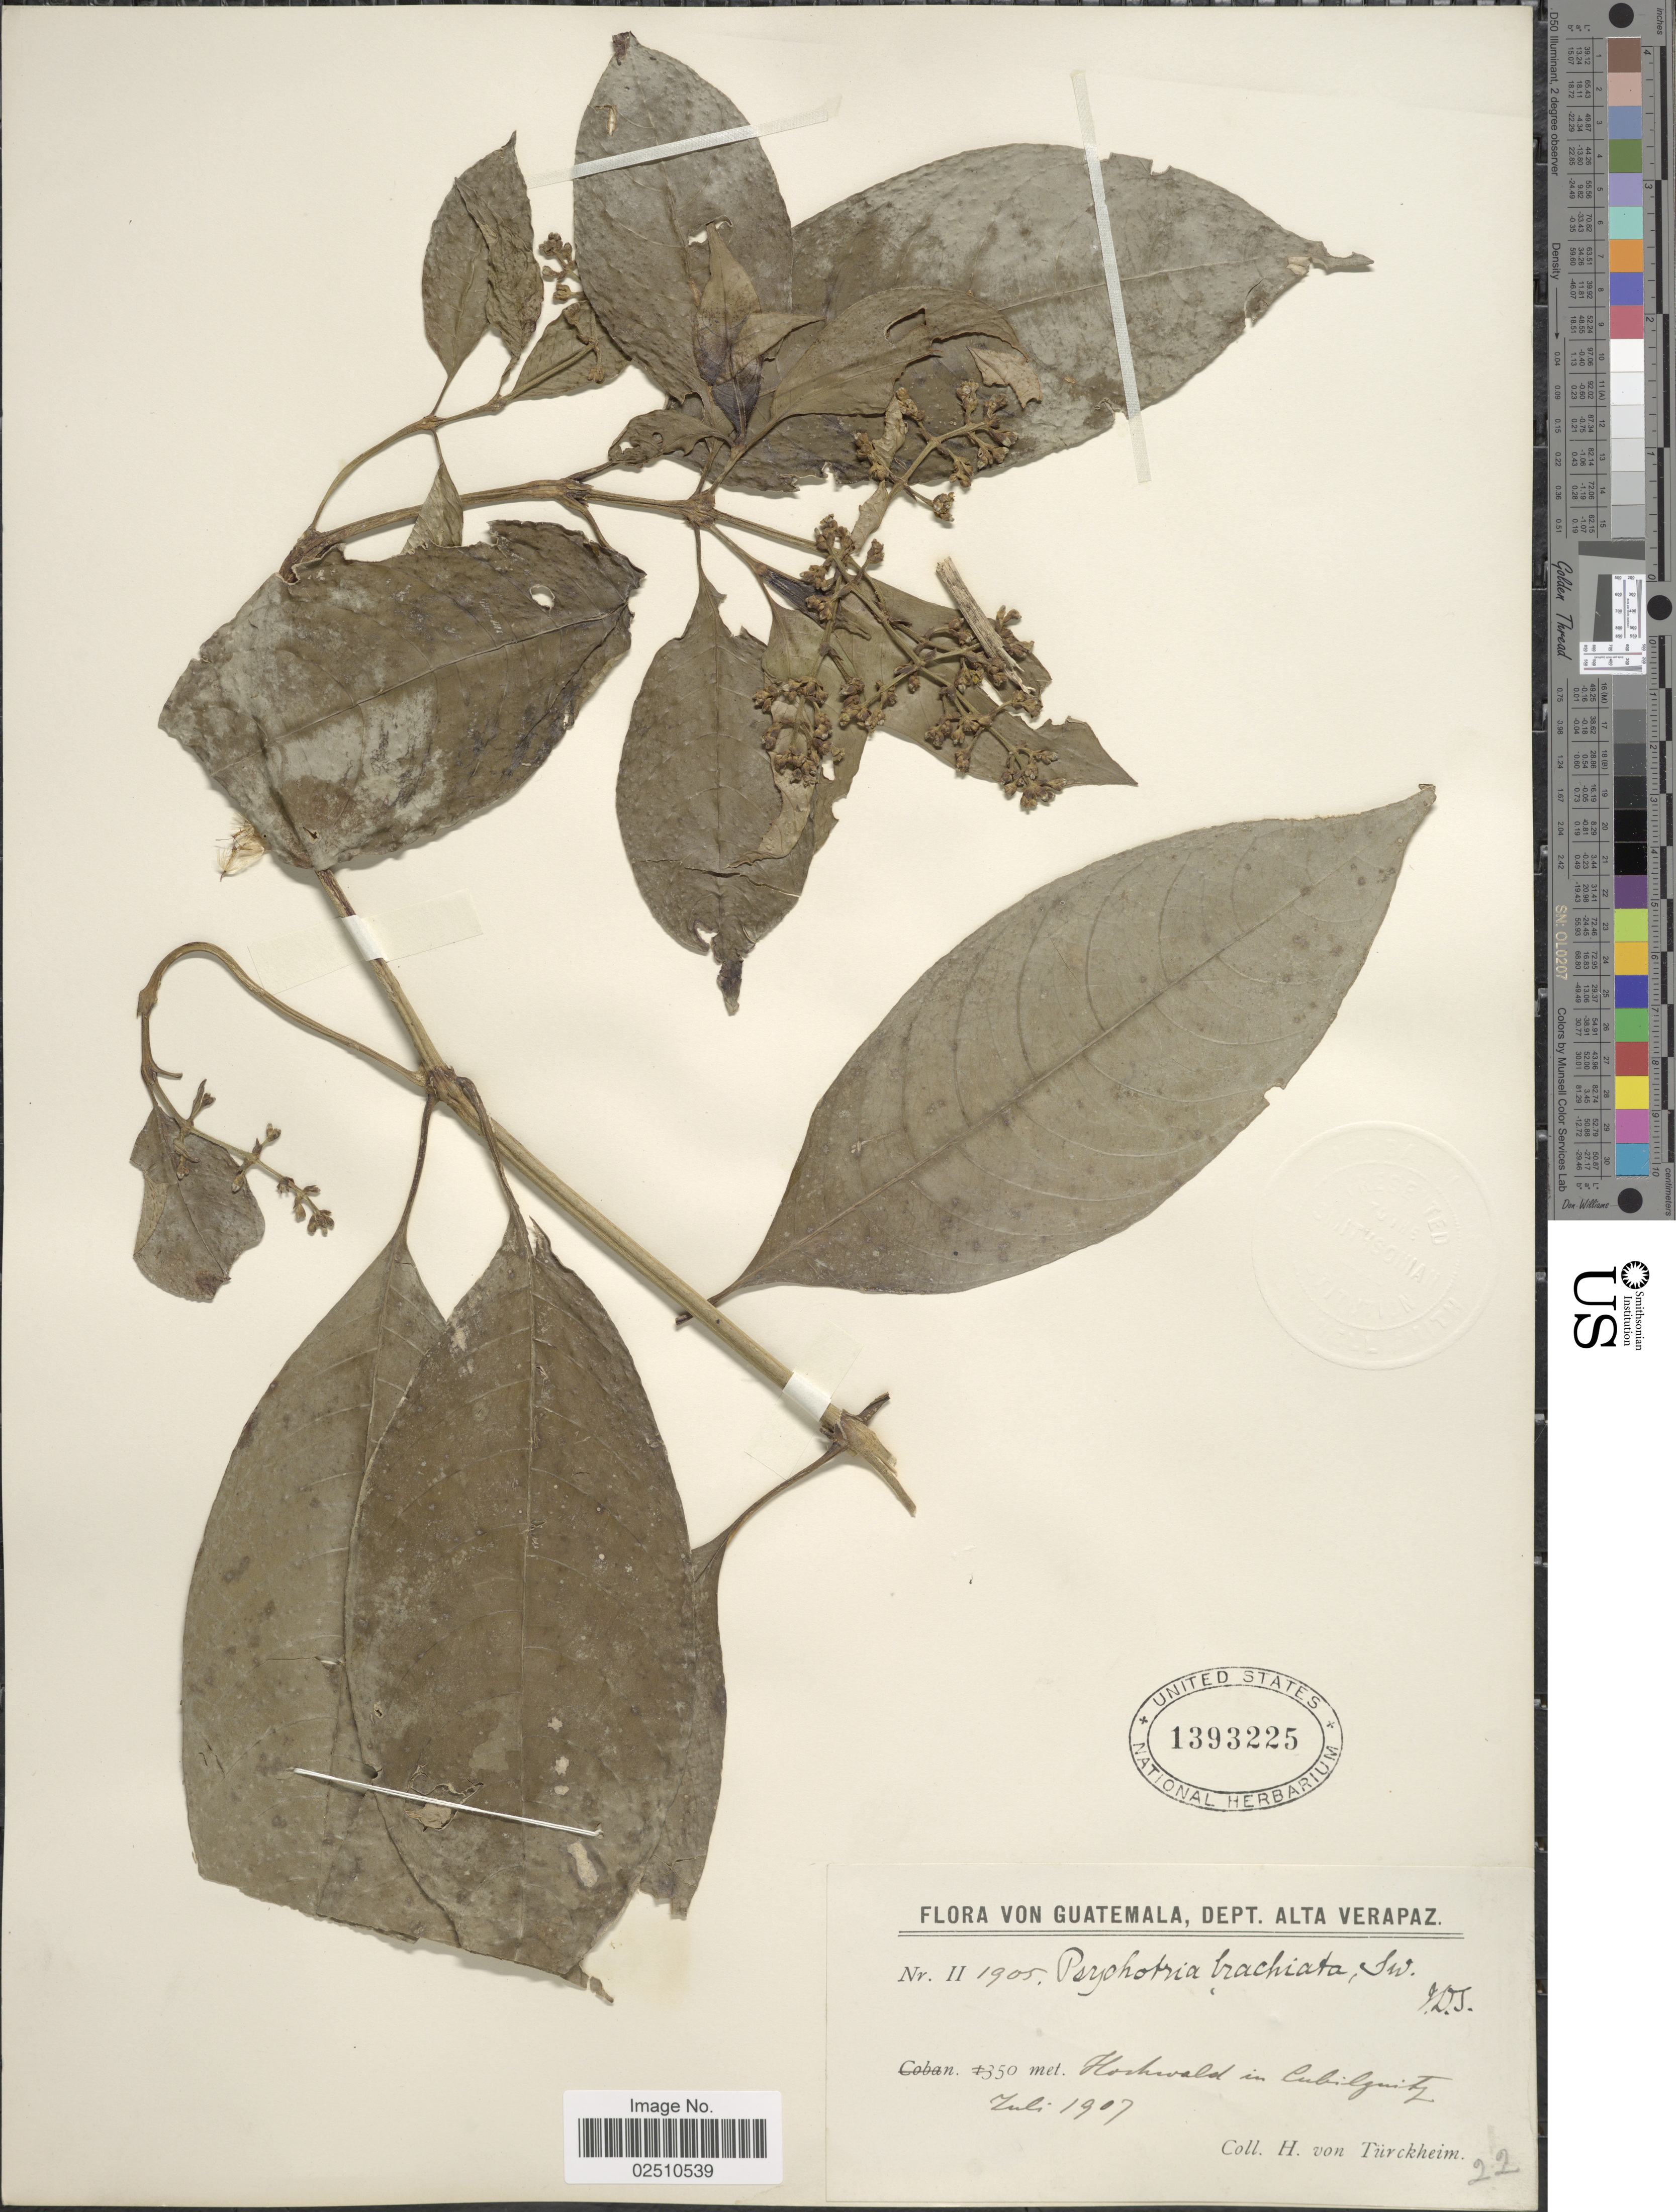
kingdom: Plantae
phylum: Tracheophyta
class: Magnoliopsida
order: Gentianales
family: Rubiaceae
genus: Psychotria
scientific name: Psychotria brachiata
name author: Sw.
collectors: H. von Türckheim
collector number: II 1905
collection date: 1907-07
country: Guatemala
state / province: Alta Verapaz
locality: Hochwald in Cubilguitz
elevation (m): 350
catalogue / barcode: US 1393225